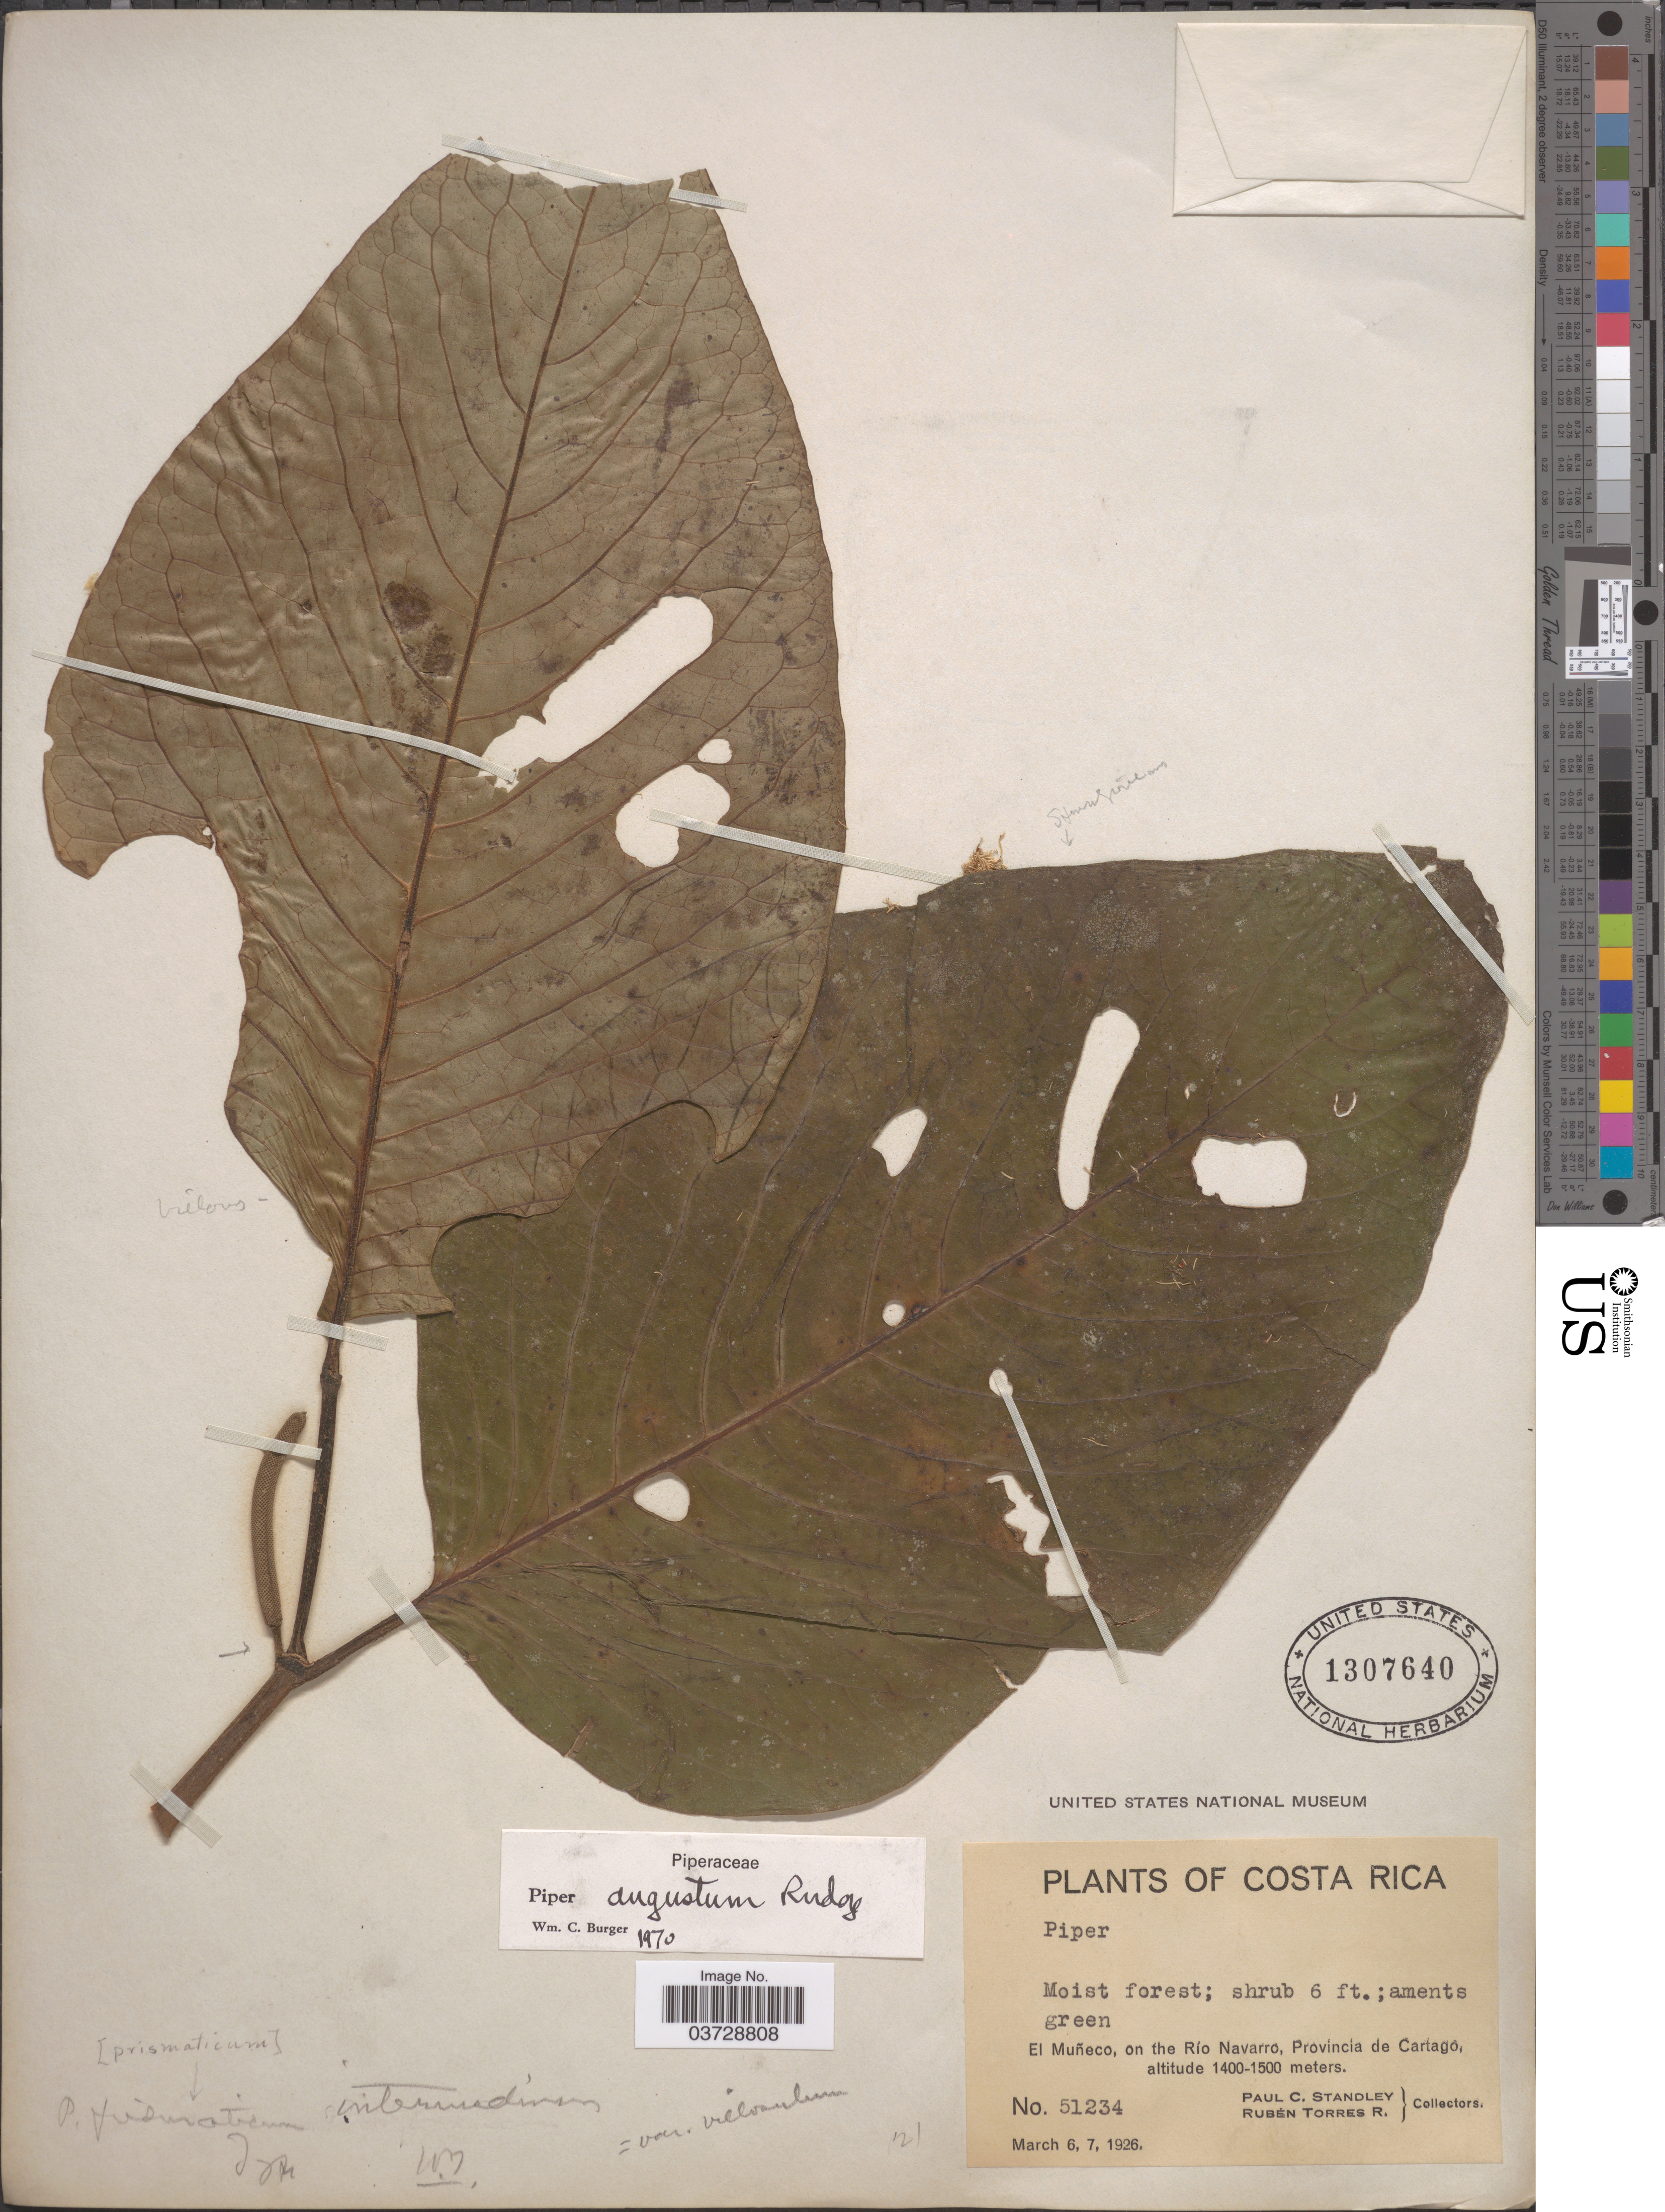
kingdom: Plantae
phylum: Tracheophyta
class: Magnoliopsida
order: Piperales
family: Piperaceae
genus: Piper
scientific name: Piper augustum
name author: Rudge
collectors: P. C. Standley & R. Torres Rojas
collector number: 51234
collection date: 1926-03-06/1926-03-07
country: Costa Rica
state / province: Cartago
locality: El Muñeco, on the Río Navarro.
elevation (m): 1400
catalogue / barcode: US 1307640